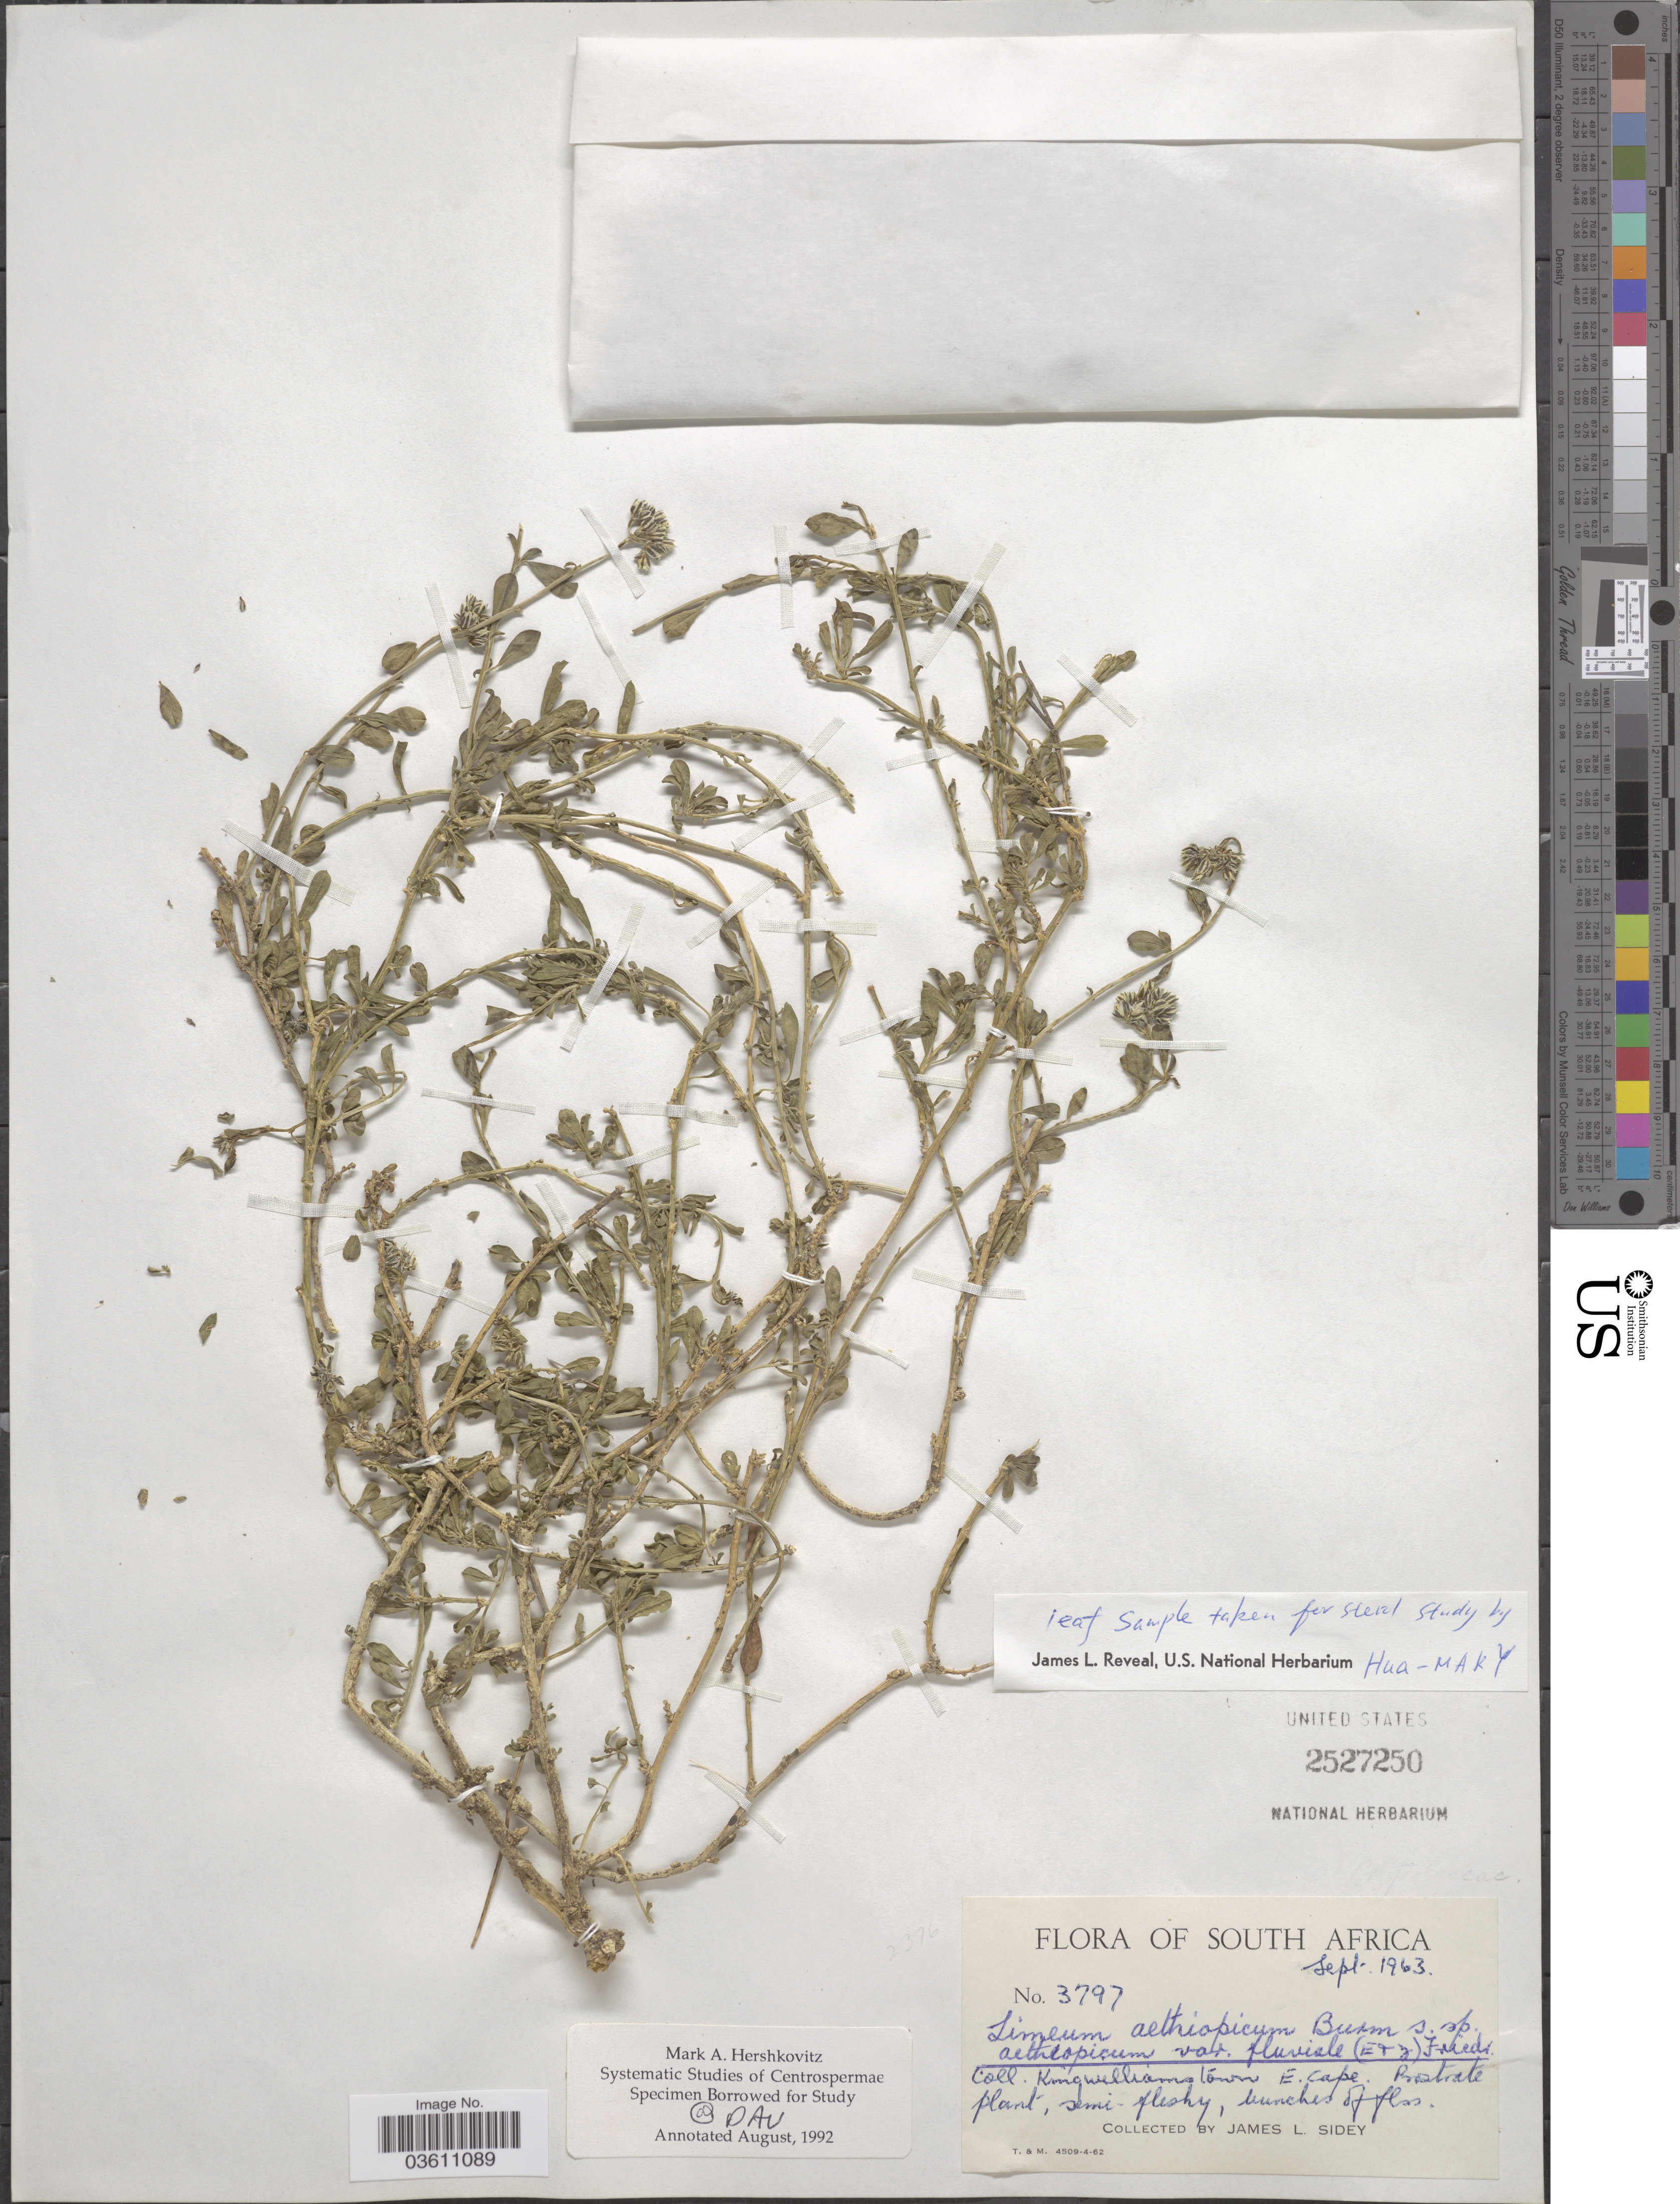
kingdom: Plantae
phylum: Tracheophyta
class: Magnoliopsida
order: Caryophyllales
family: Limeaceae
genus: Limeum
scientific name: Limeum aethiopicum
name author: Burm. f.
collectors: J. L. Sidey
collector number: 3797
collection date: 1963-09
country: South Africa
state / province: Eastern Cape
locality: Kingwilliamstown E. Cape.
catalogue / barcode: US 2527250